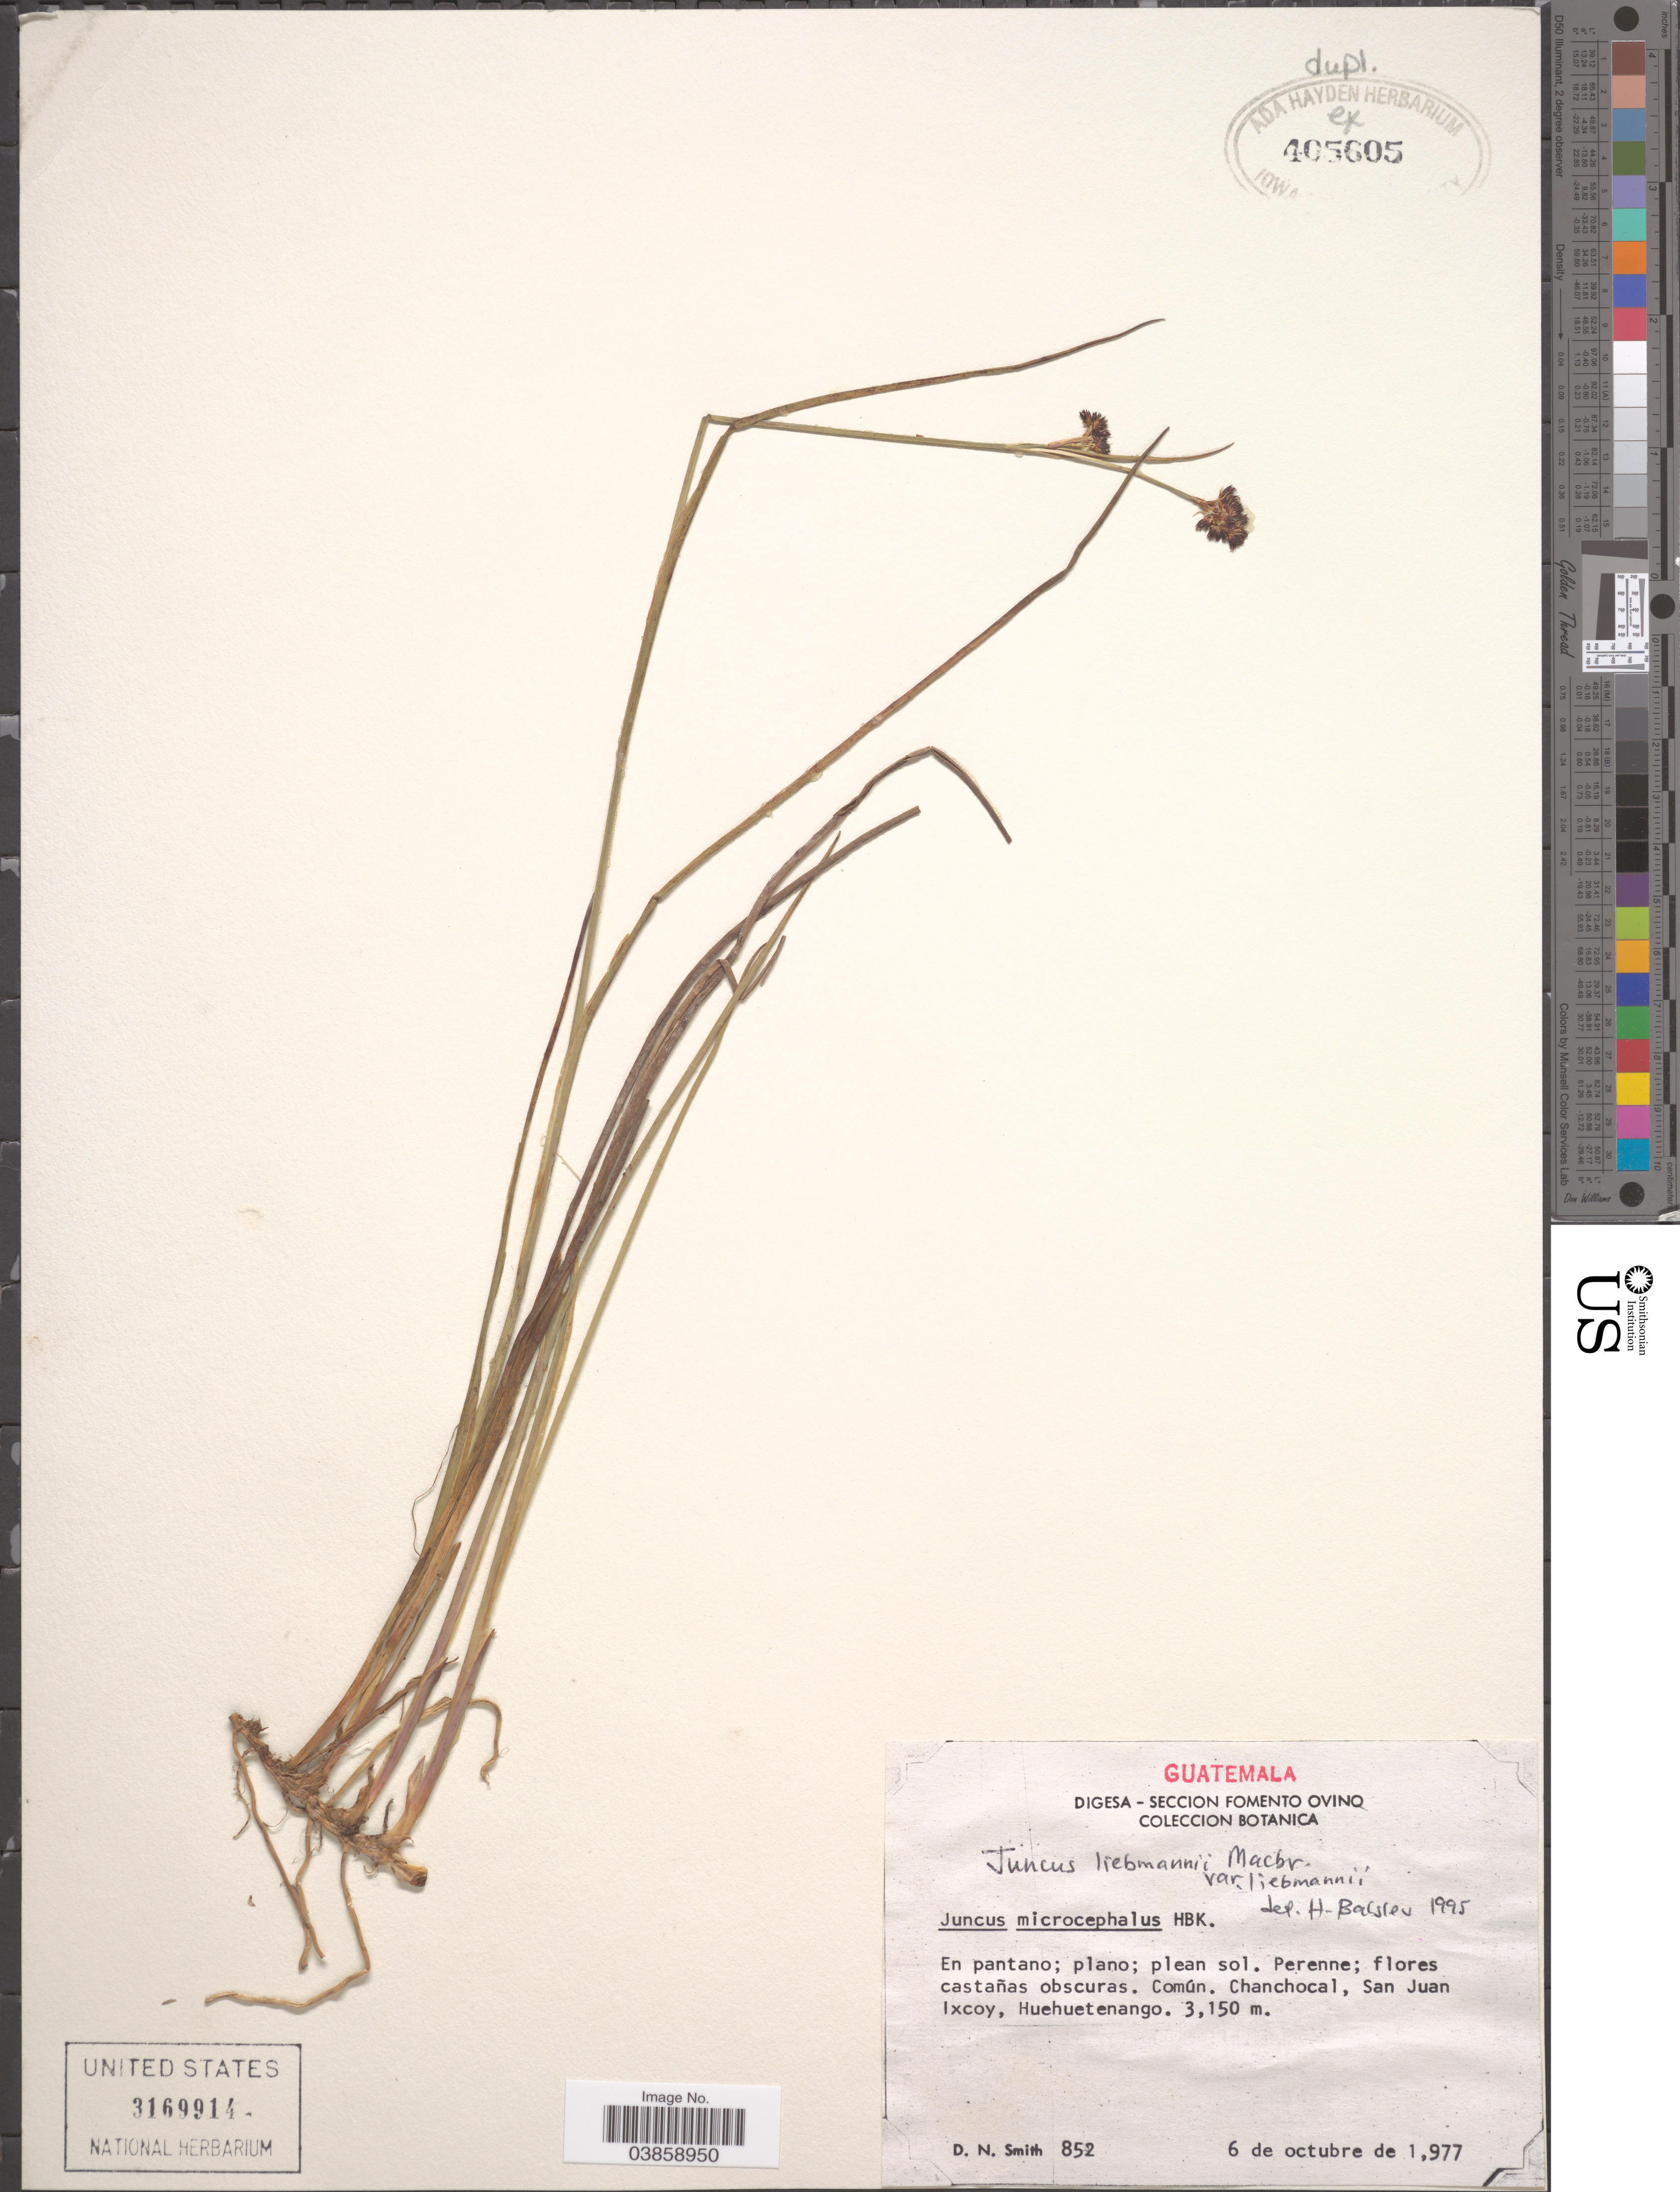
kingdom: Plantae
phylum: Tracheophyta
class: Liliopsida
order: Poales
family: Juncaceae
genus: Juncus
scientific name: Juncus liebmannii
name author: J.F. Macbr.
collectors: D. Smith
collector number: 852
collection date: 1977-10-06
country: Guatemala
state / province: Huehuetenango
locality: Común. Chanchocal, San Juan Ixcoy.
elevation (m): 3150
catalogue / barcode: US 3169914